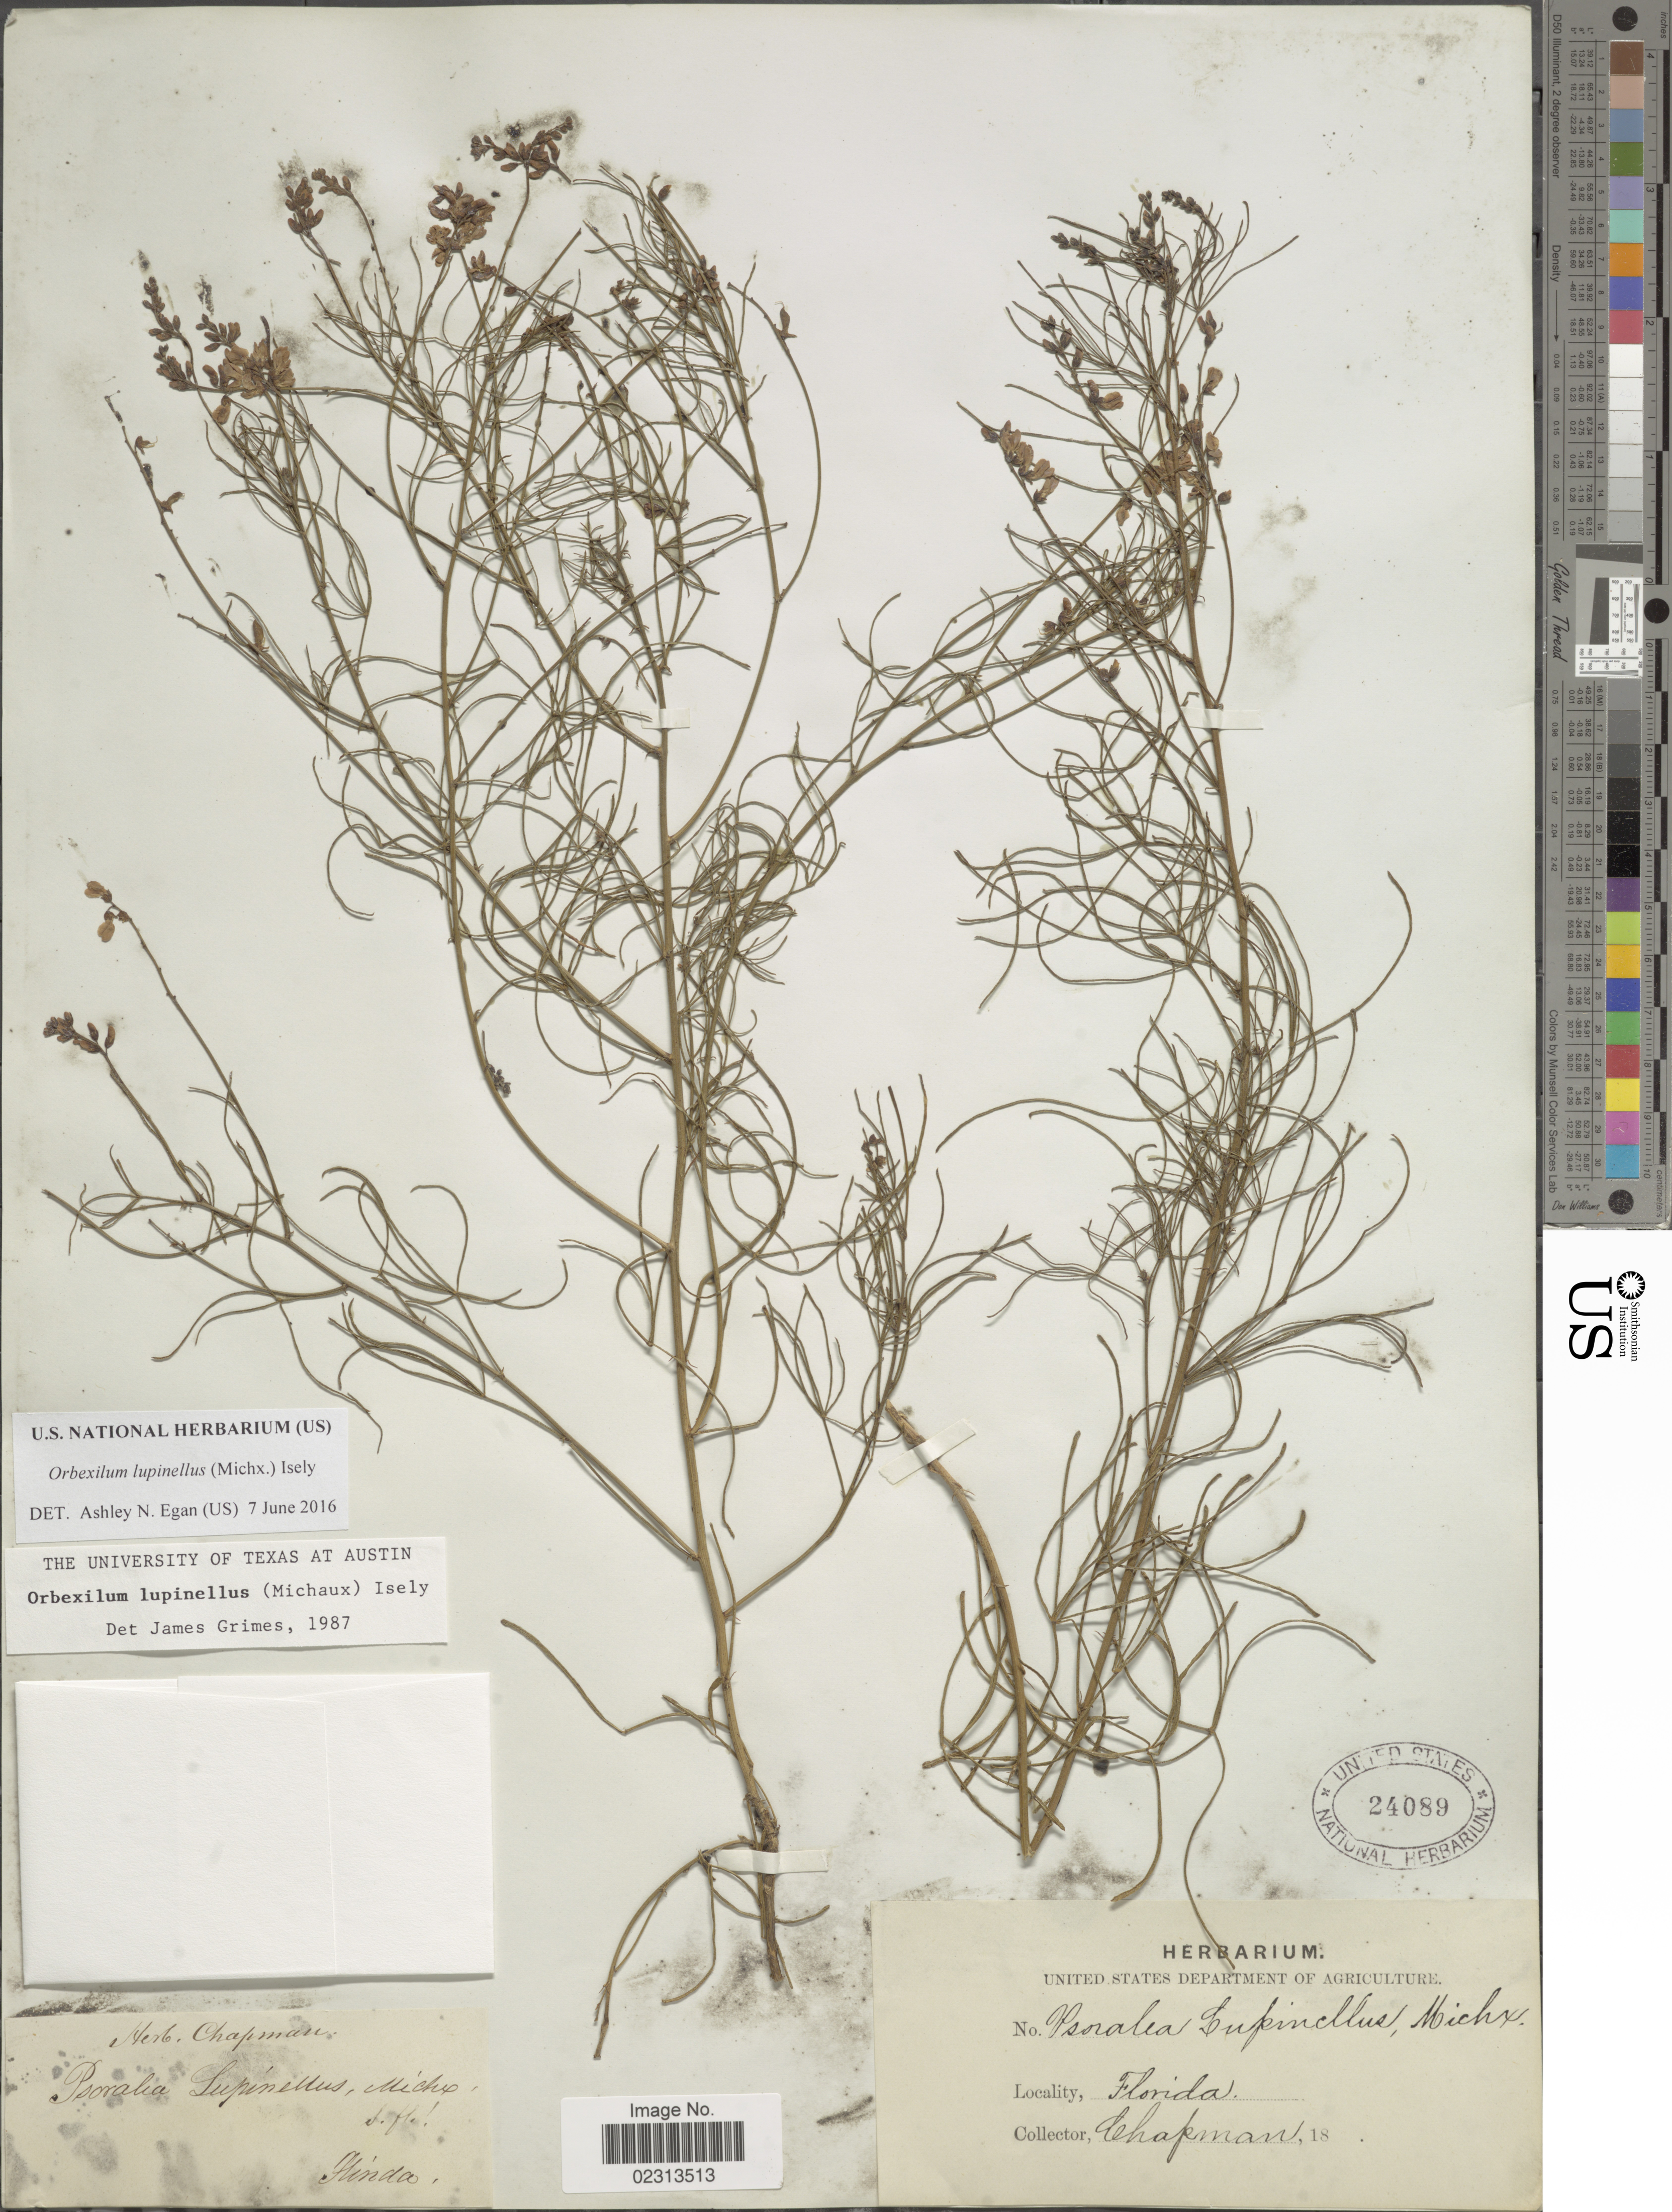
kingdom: Plantae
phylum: Tracheophyta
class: Magnoliopsida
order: Fabales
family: Fabaceae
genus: Orbexilum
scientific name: Orbexilum lupinellus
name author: (Michx.) Isley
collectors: A. Chapman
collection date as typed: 18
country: United States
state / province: Florida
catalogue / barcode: US 24089